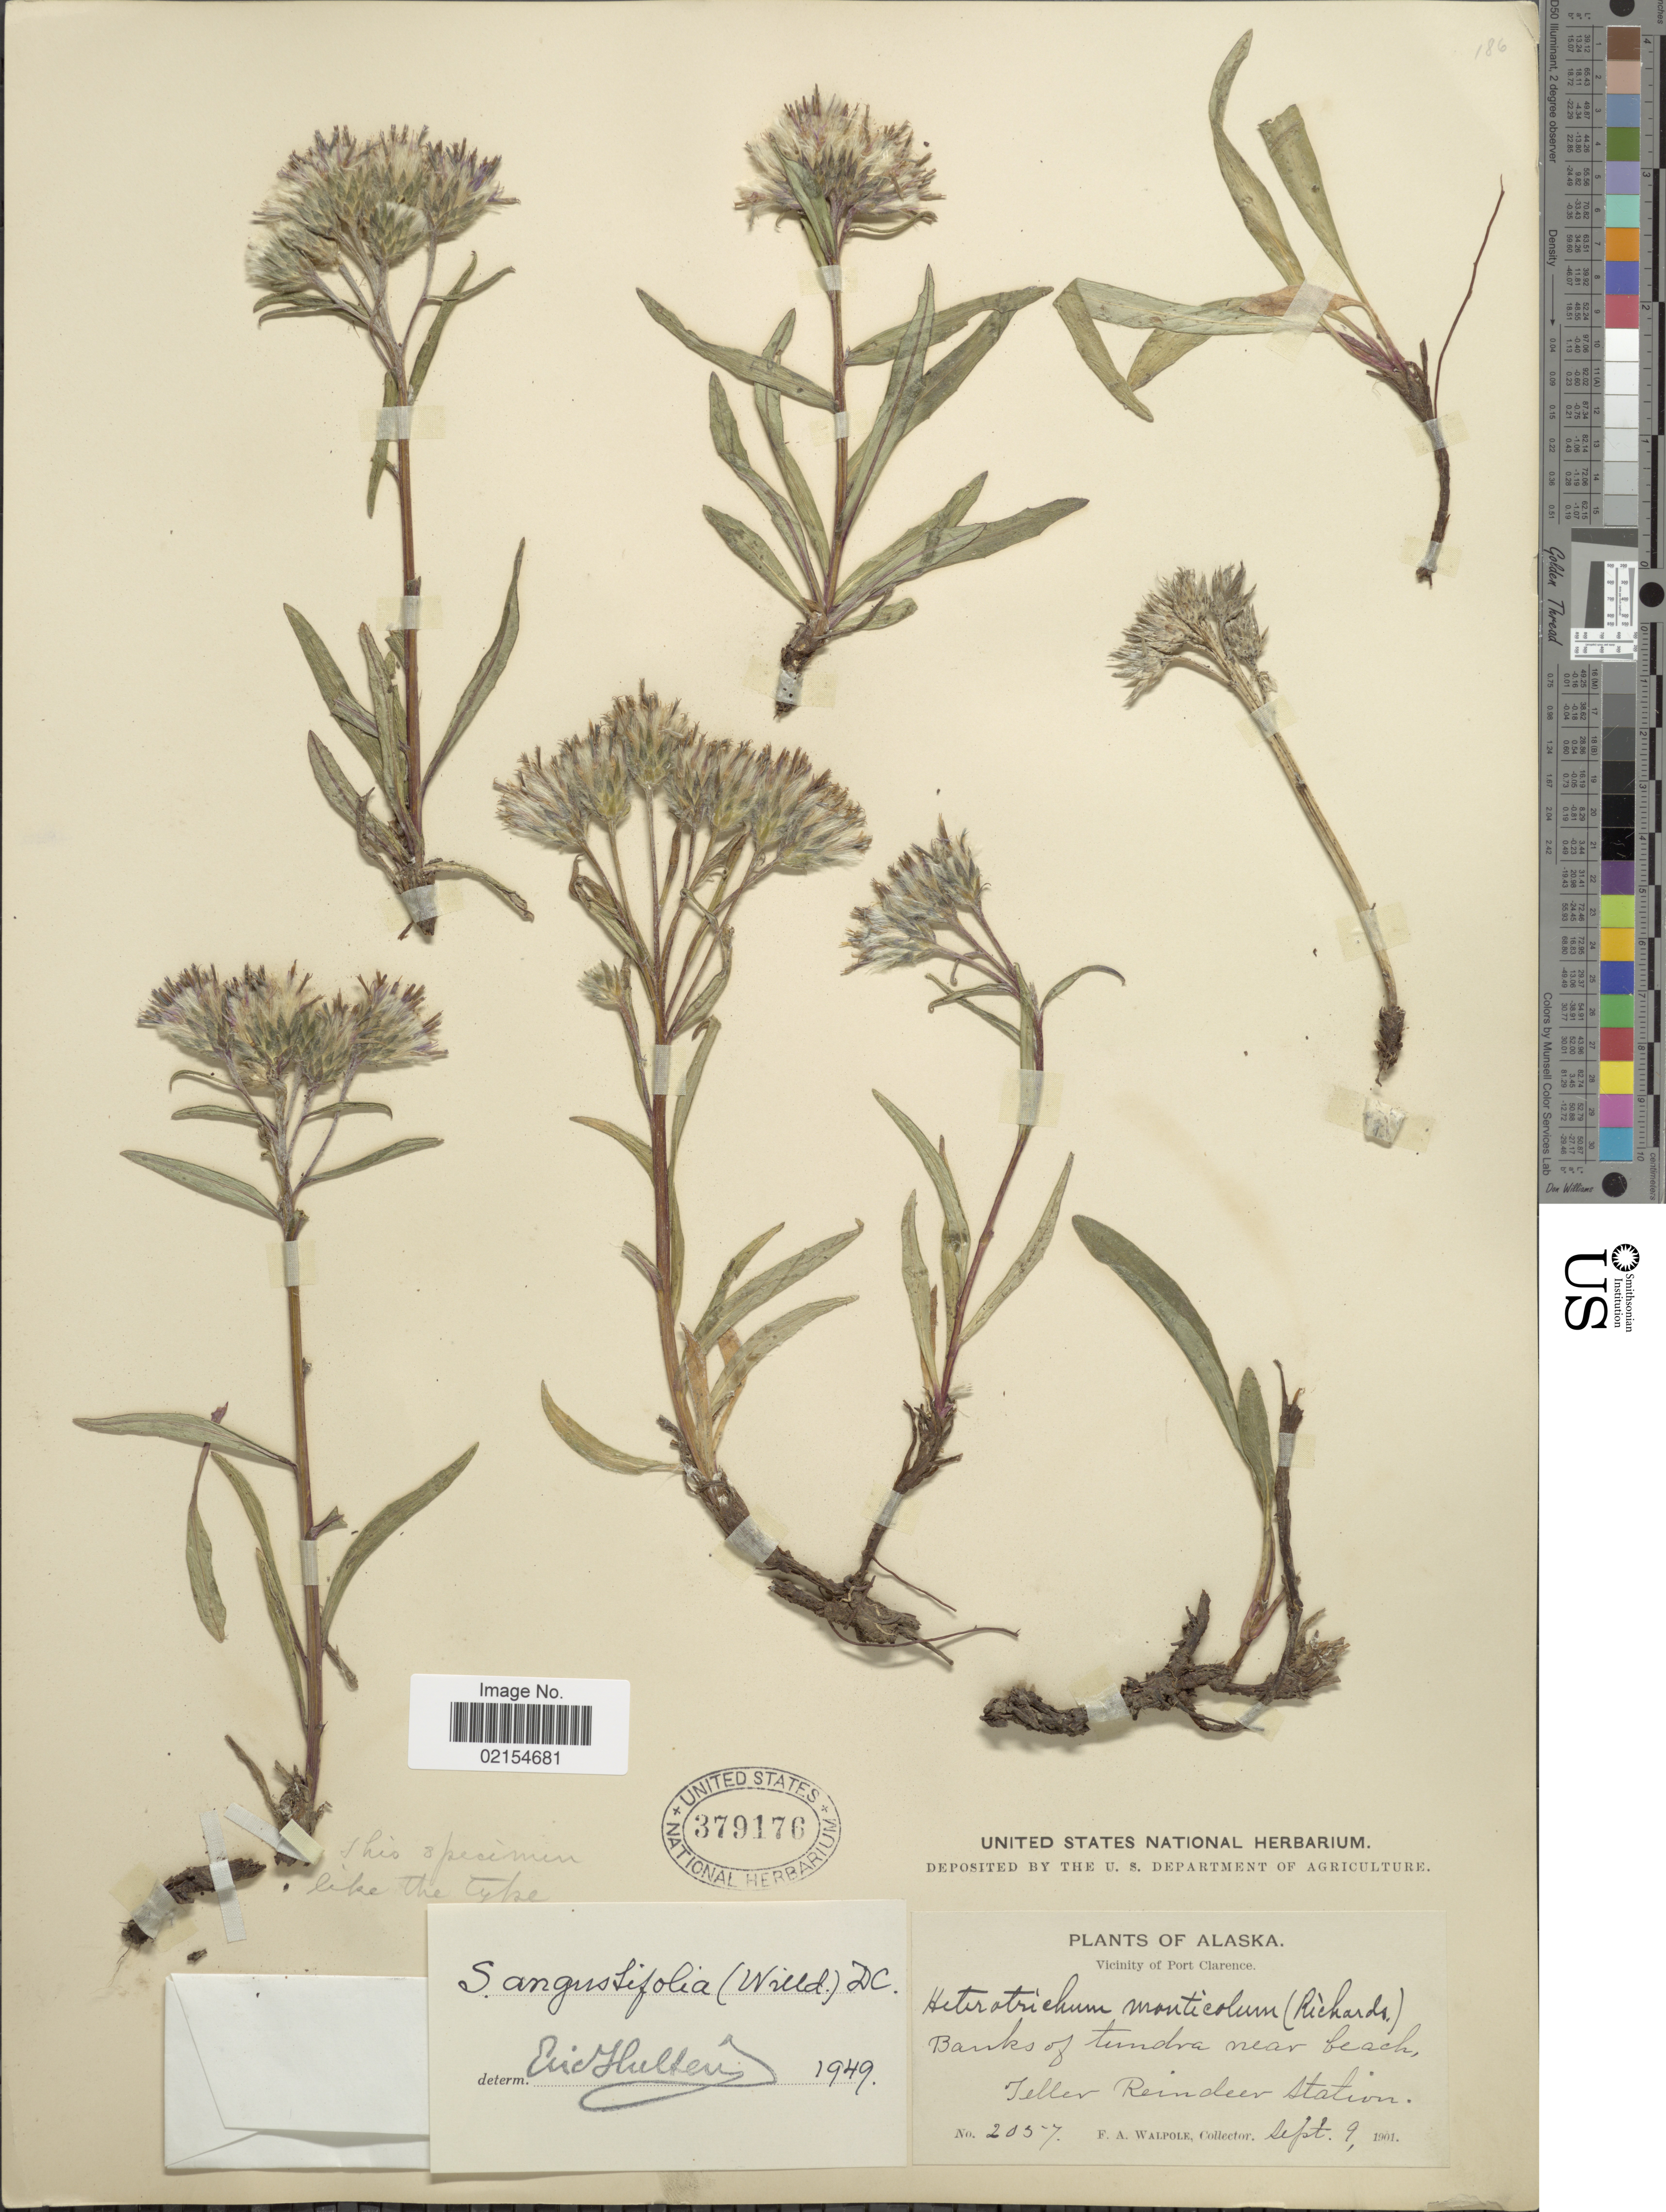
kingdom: Plantae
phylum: Tracheophyta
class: Magnoliopsida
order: Asterales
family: Asteraceae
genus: Saussurea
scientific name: Saussurea angustifolia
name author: (L.) DC.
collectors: F. Walpole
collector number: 2057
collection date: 1901-07-09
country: United States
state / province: Alaska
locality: Vicinity of Port Clarence, Banks of tundra near beach, Teller Reindeer Station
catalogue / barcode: US 379176